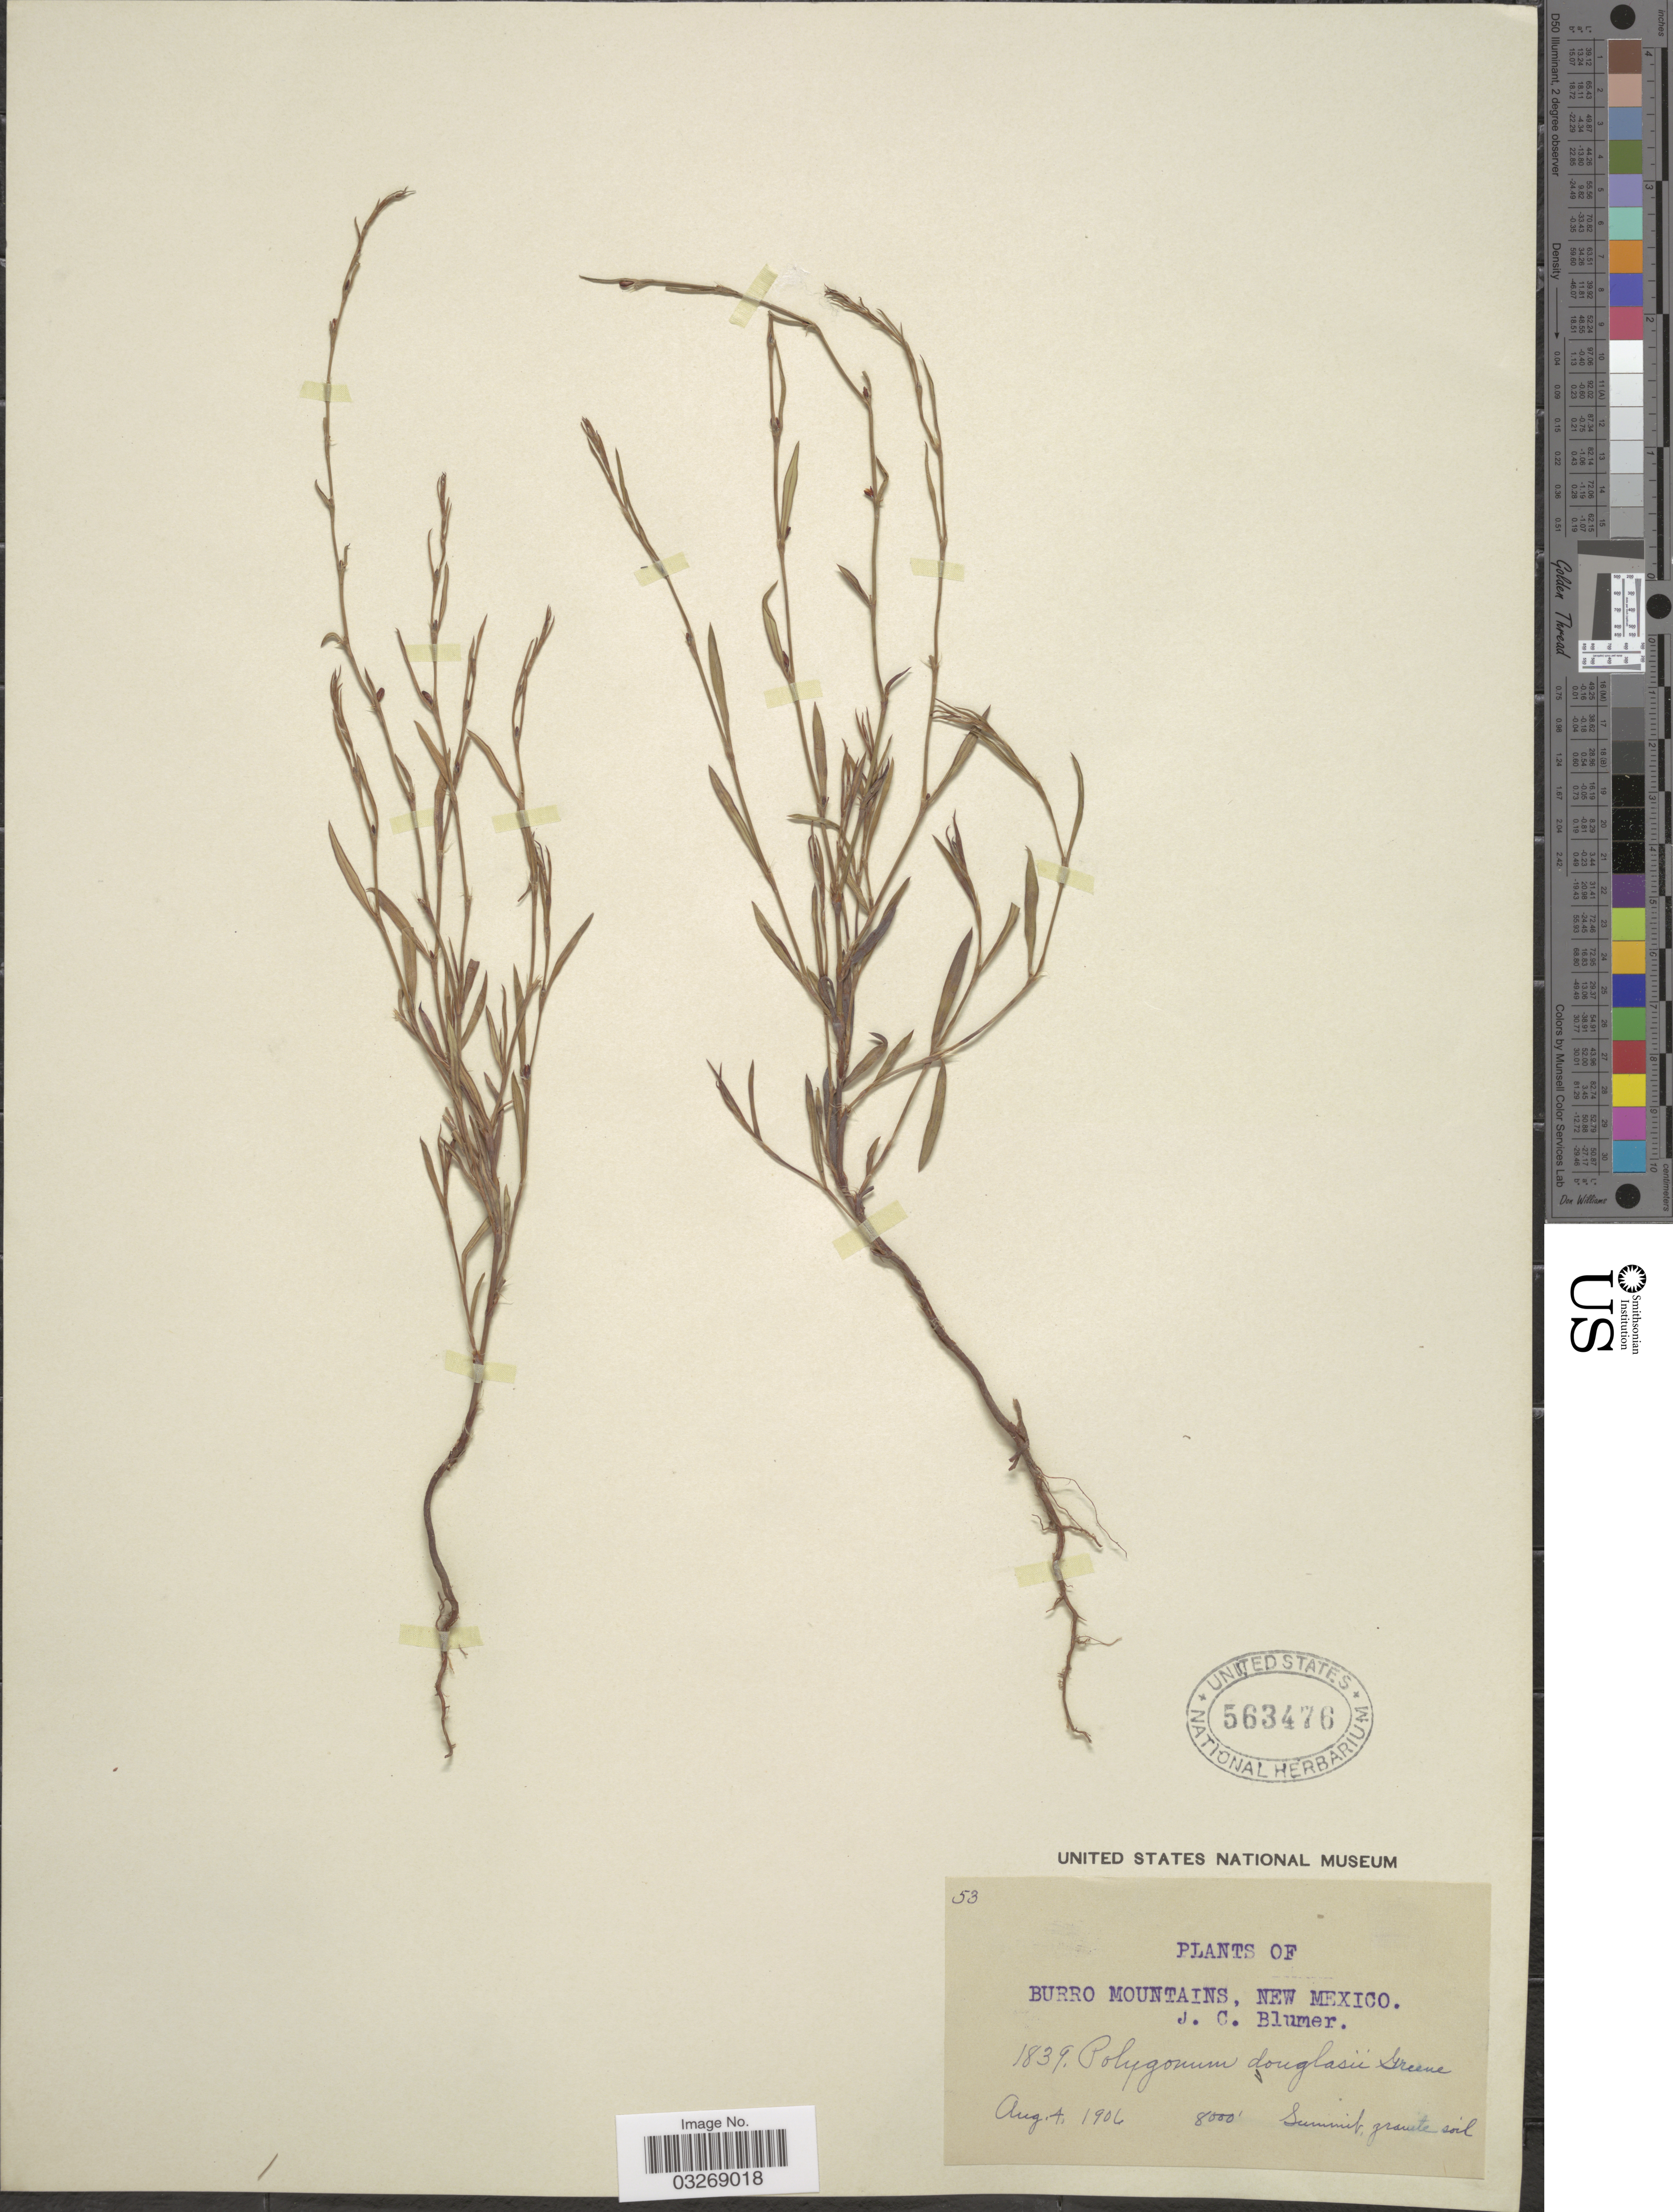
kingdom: Plantae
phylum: Tracheophyta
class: Magnoliopsida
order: Caryophyllales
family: Polygonaceae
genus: Polygonum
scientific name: Polygonum douglasii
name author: Greene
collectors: J. C. Blumer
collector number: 1839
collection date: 1906-08-04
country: United States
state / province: New Mexico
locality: Burro Mountains.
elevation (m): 2438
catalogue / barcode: US 563476